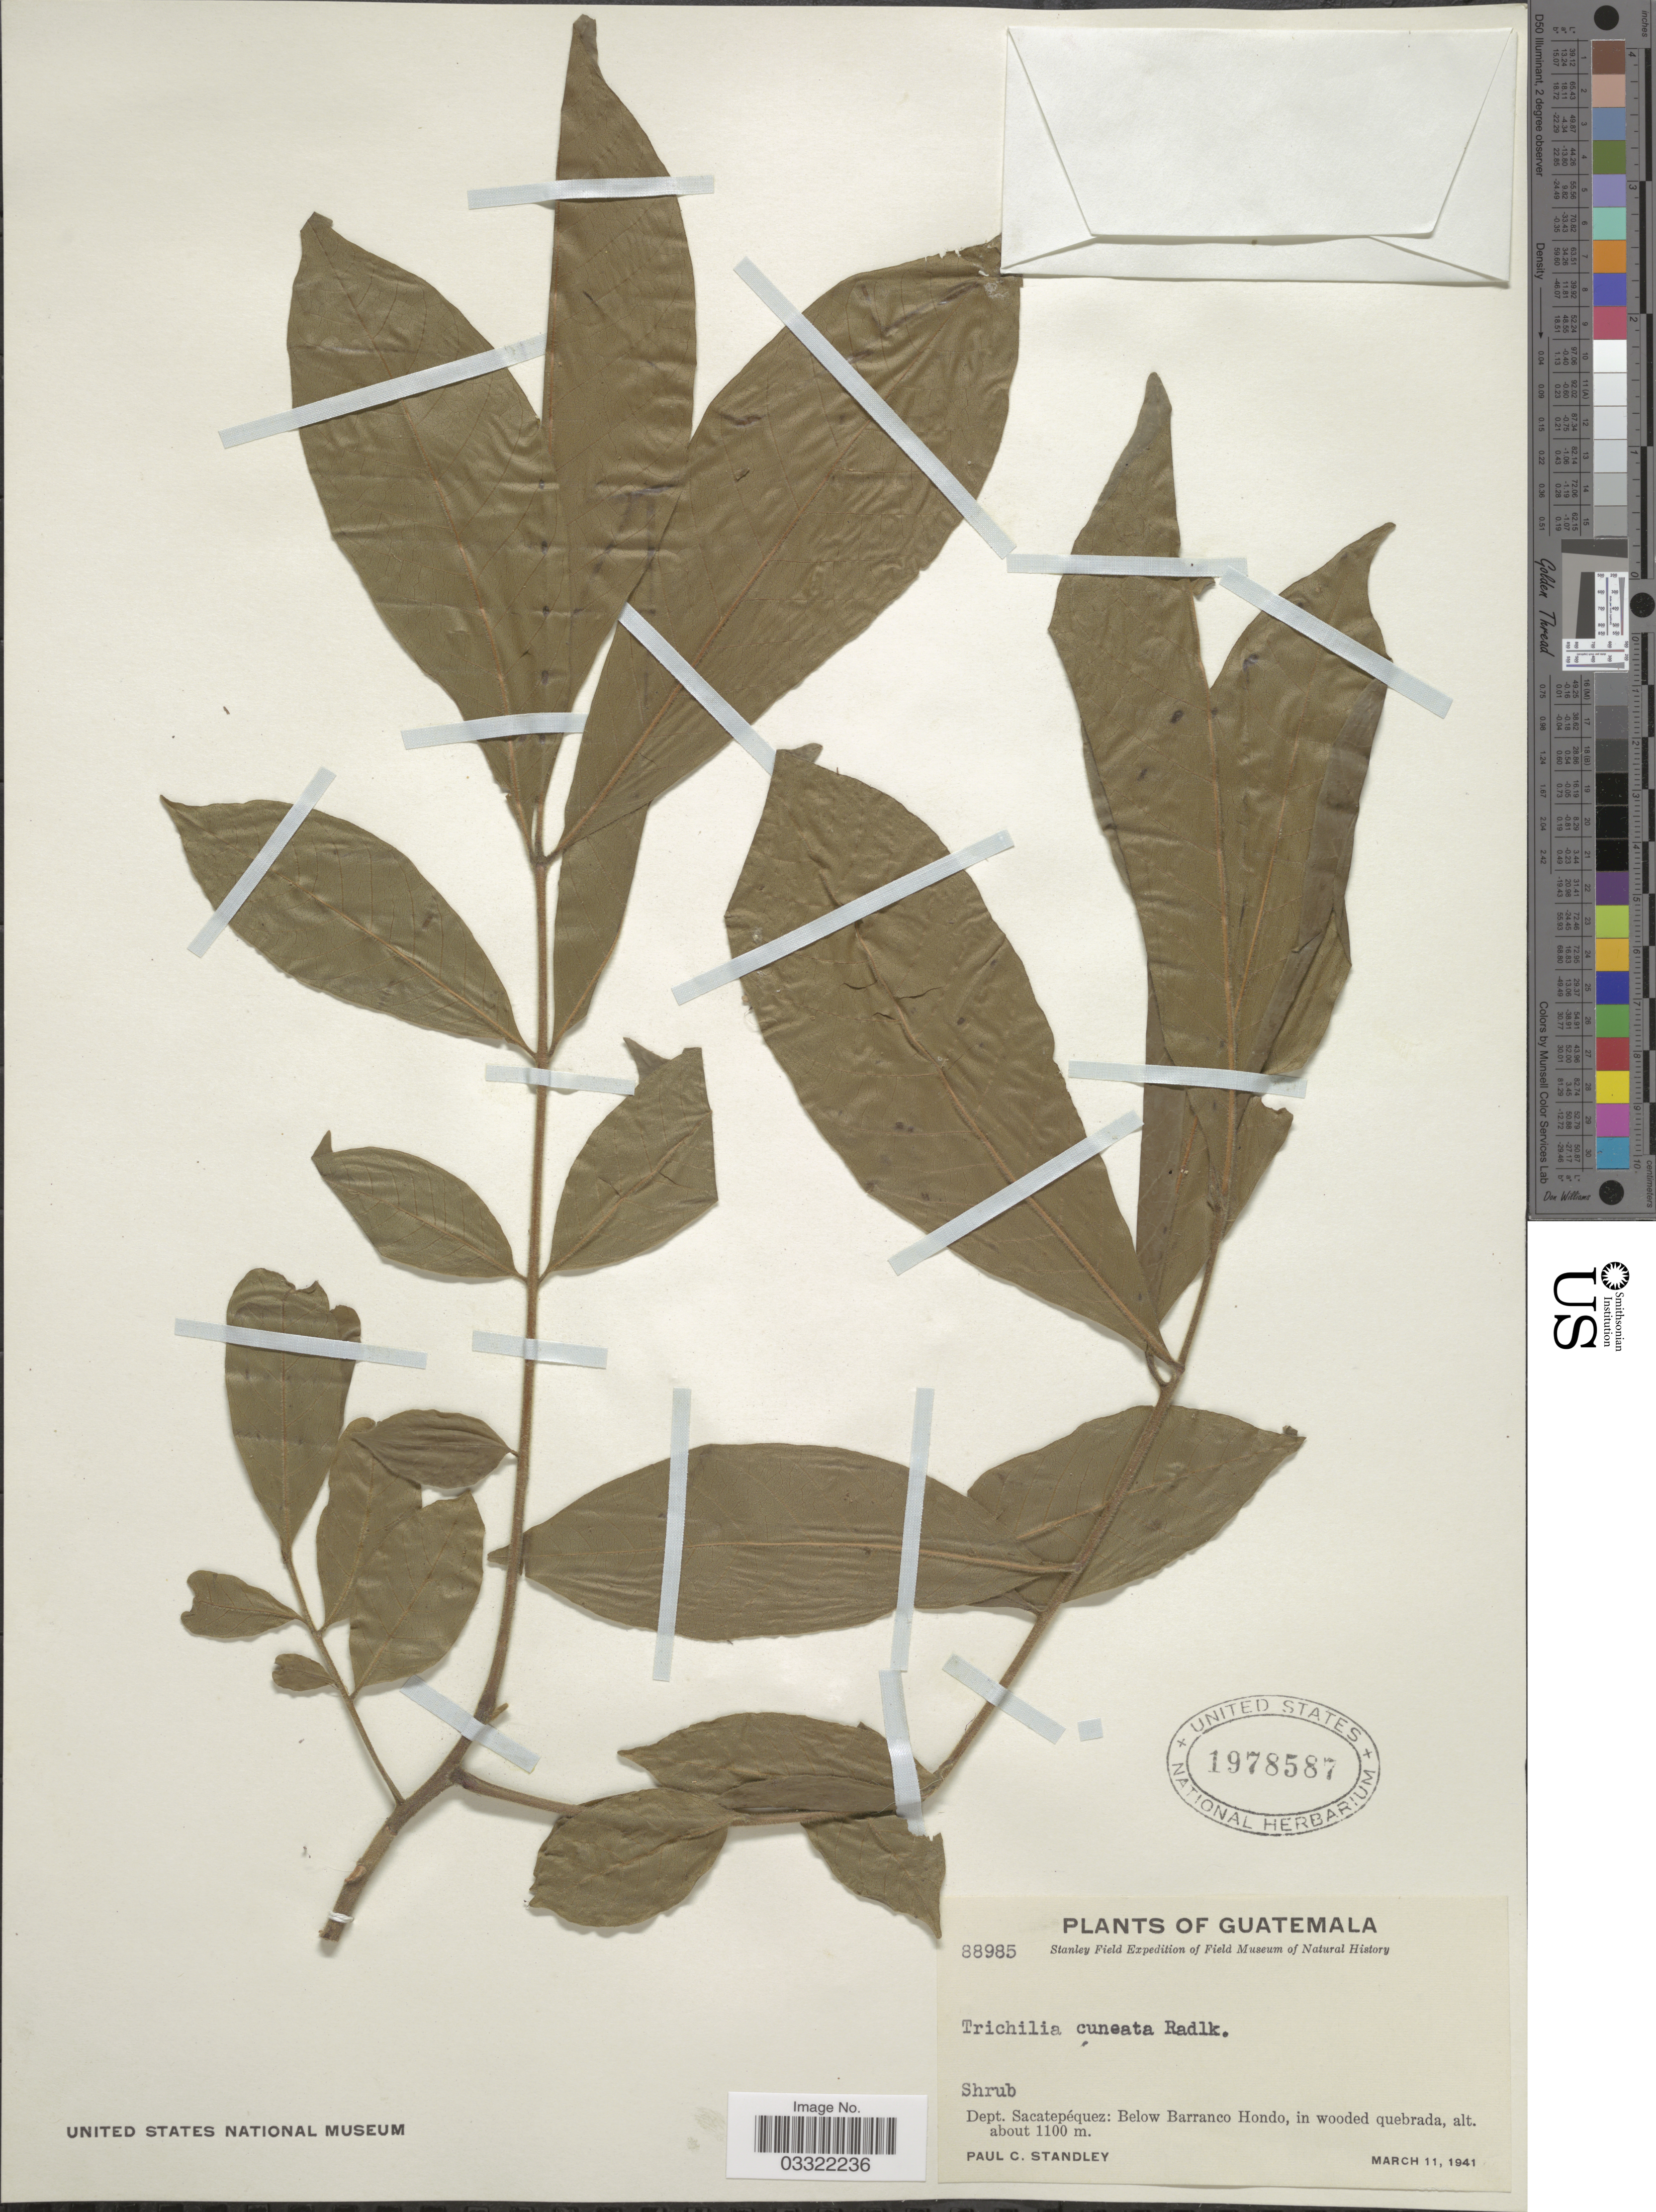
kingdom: Plantae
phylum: Tracheophyta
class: Magnoliopsida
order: Sapindales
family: Meliaceae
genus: Trichilia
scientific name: Trichilia cuneata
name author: Radlk.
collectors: P. C. Standley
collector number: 88985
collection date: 1941-03-11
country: Guatemala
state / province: Sacatepéquez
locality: Dept. Sacatepéquez: Below Barranco Hondo, in wooded quebrada.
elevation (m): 1100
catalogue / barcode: US 1978587